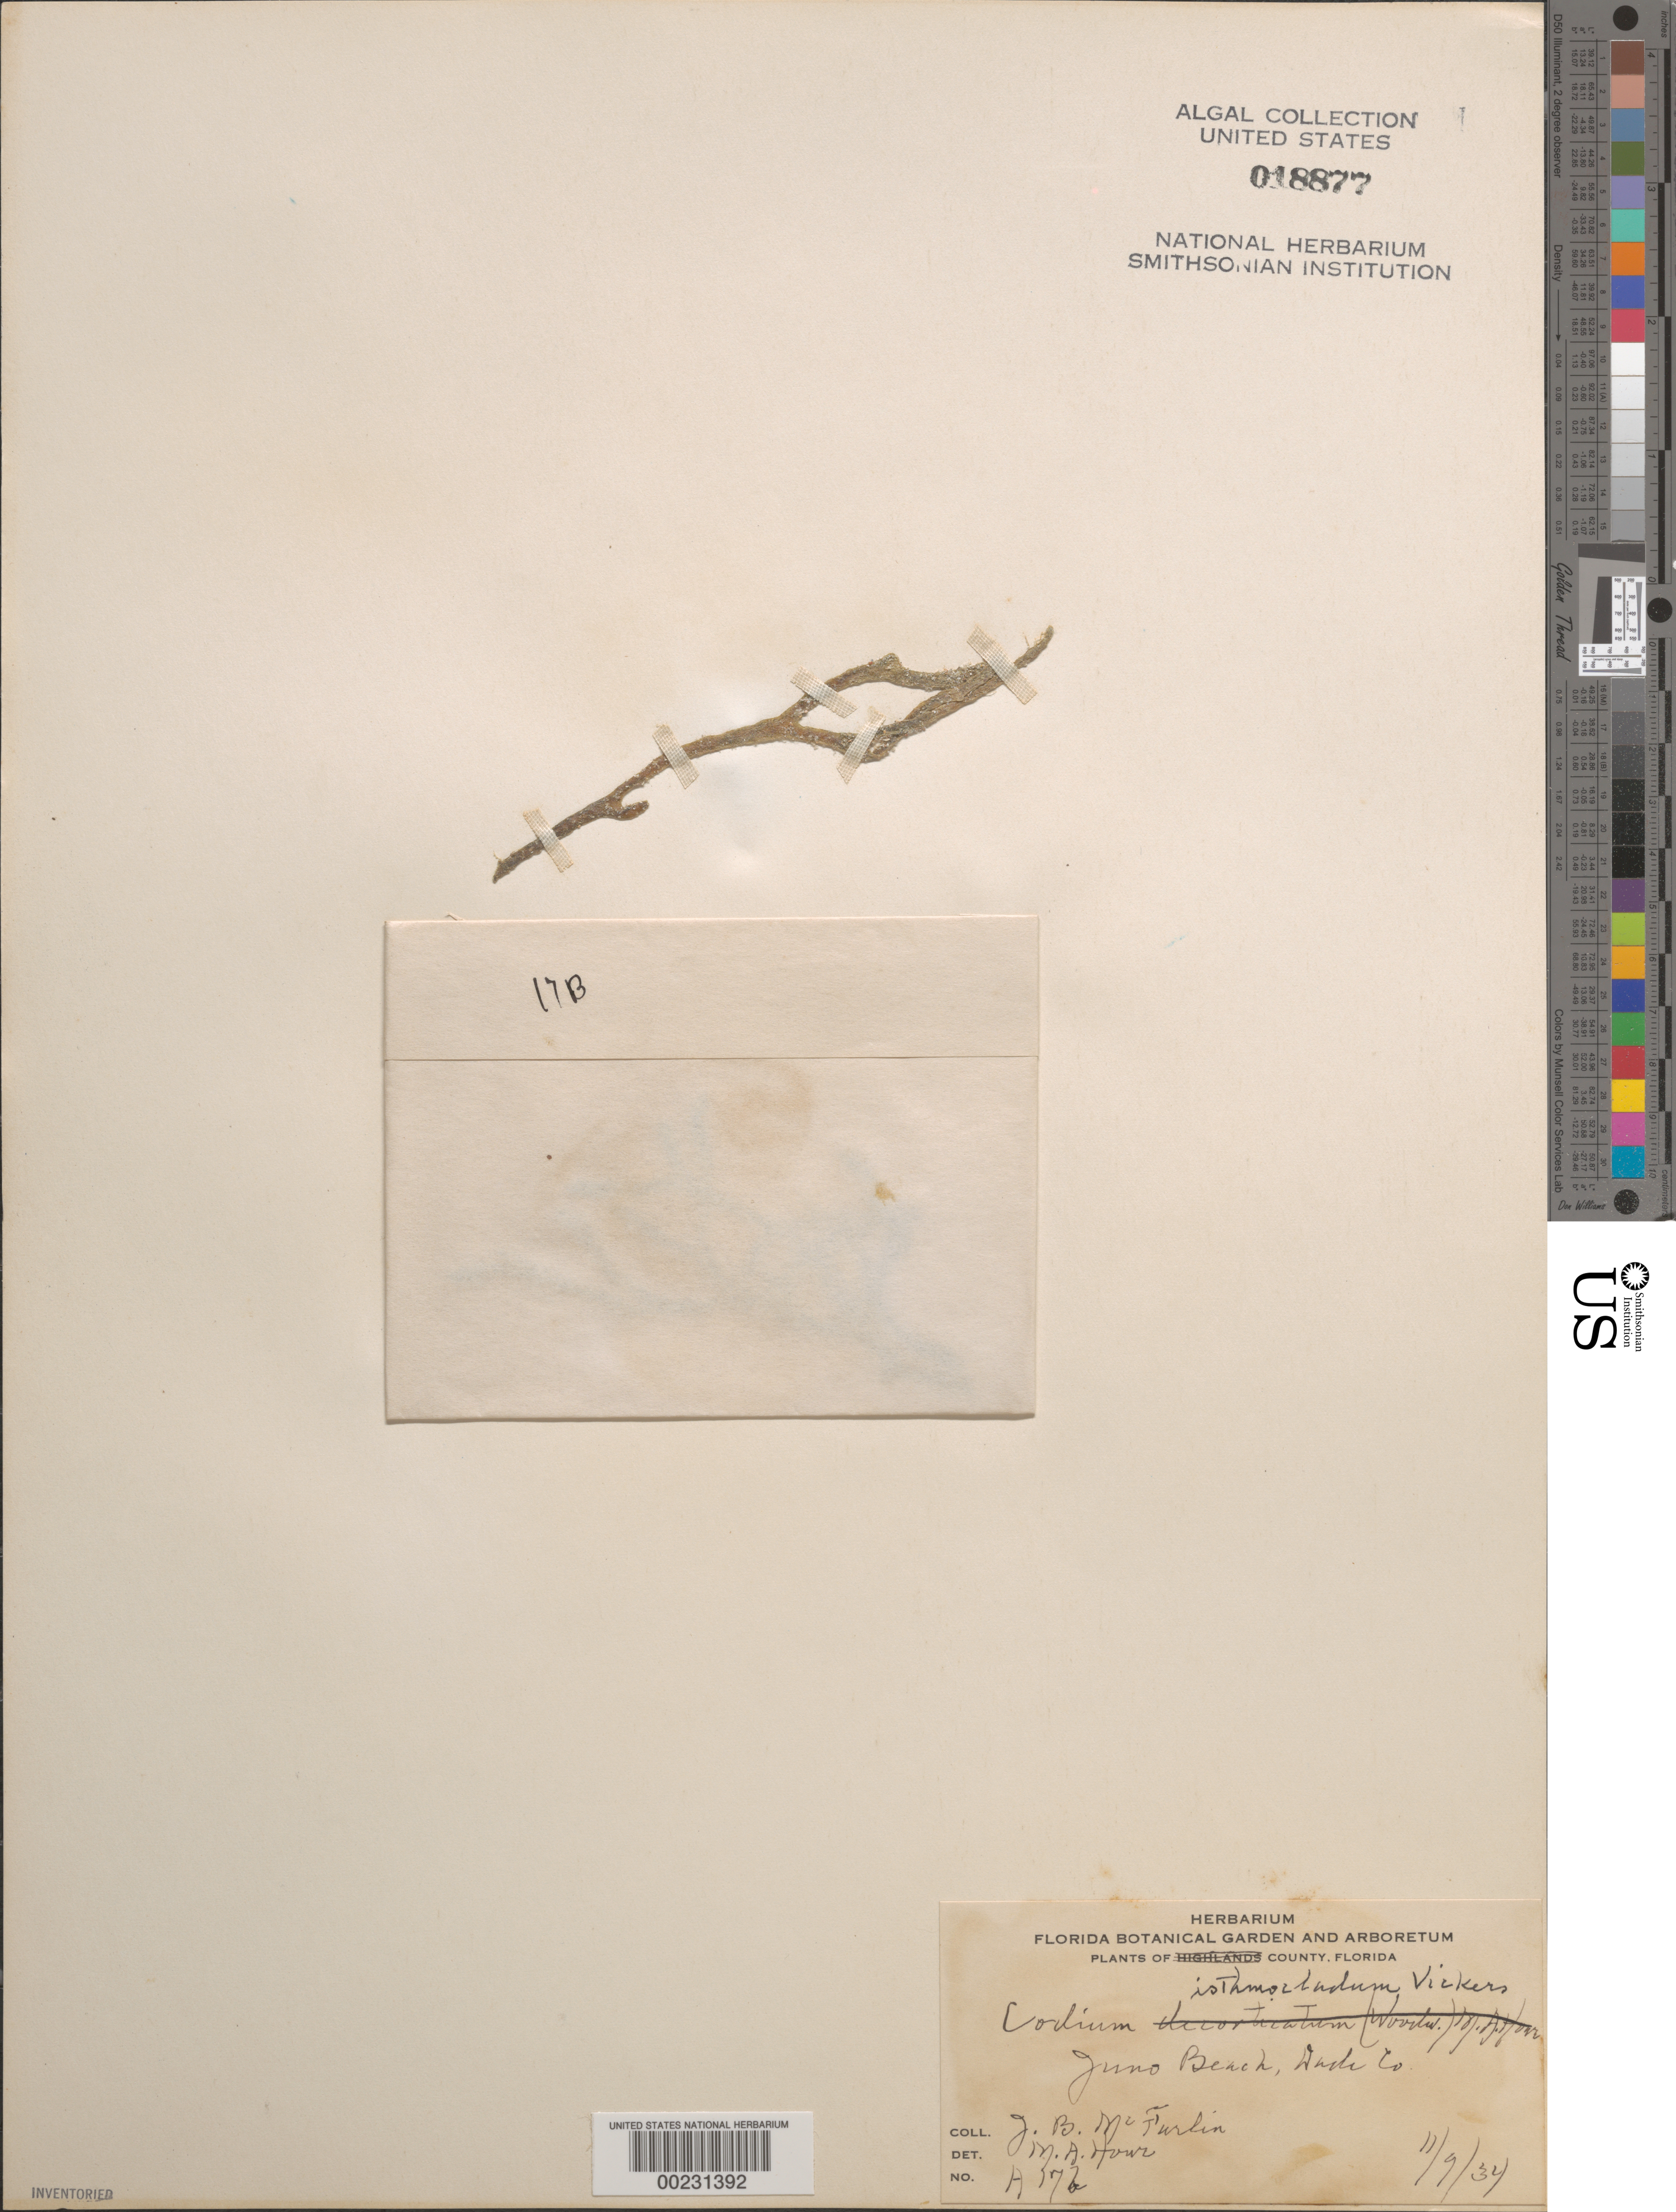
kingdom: Plantae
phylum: Chlorophyta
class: Ulvophyceae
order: Bryopsidales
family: Codiaceae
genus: Codium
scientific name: Codium isthmocladum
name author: Vickers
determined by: Howe, M. A.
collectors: J. McFarlin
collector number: A17b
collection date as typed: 09 Nov 1934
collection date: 1934-11-09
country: United States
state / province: Florida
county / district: Miami-Dade County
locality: Juno Beach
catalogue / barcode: US 18877